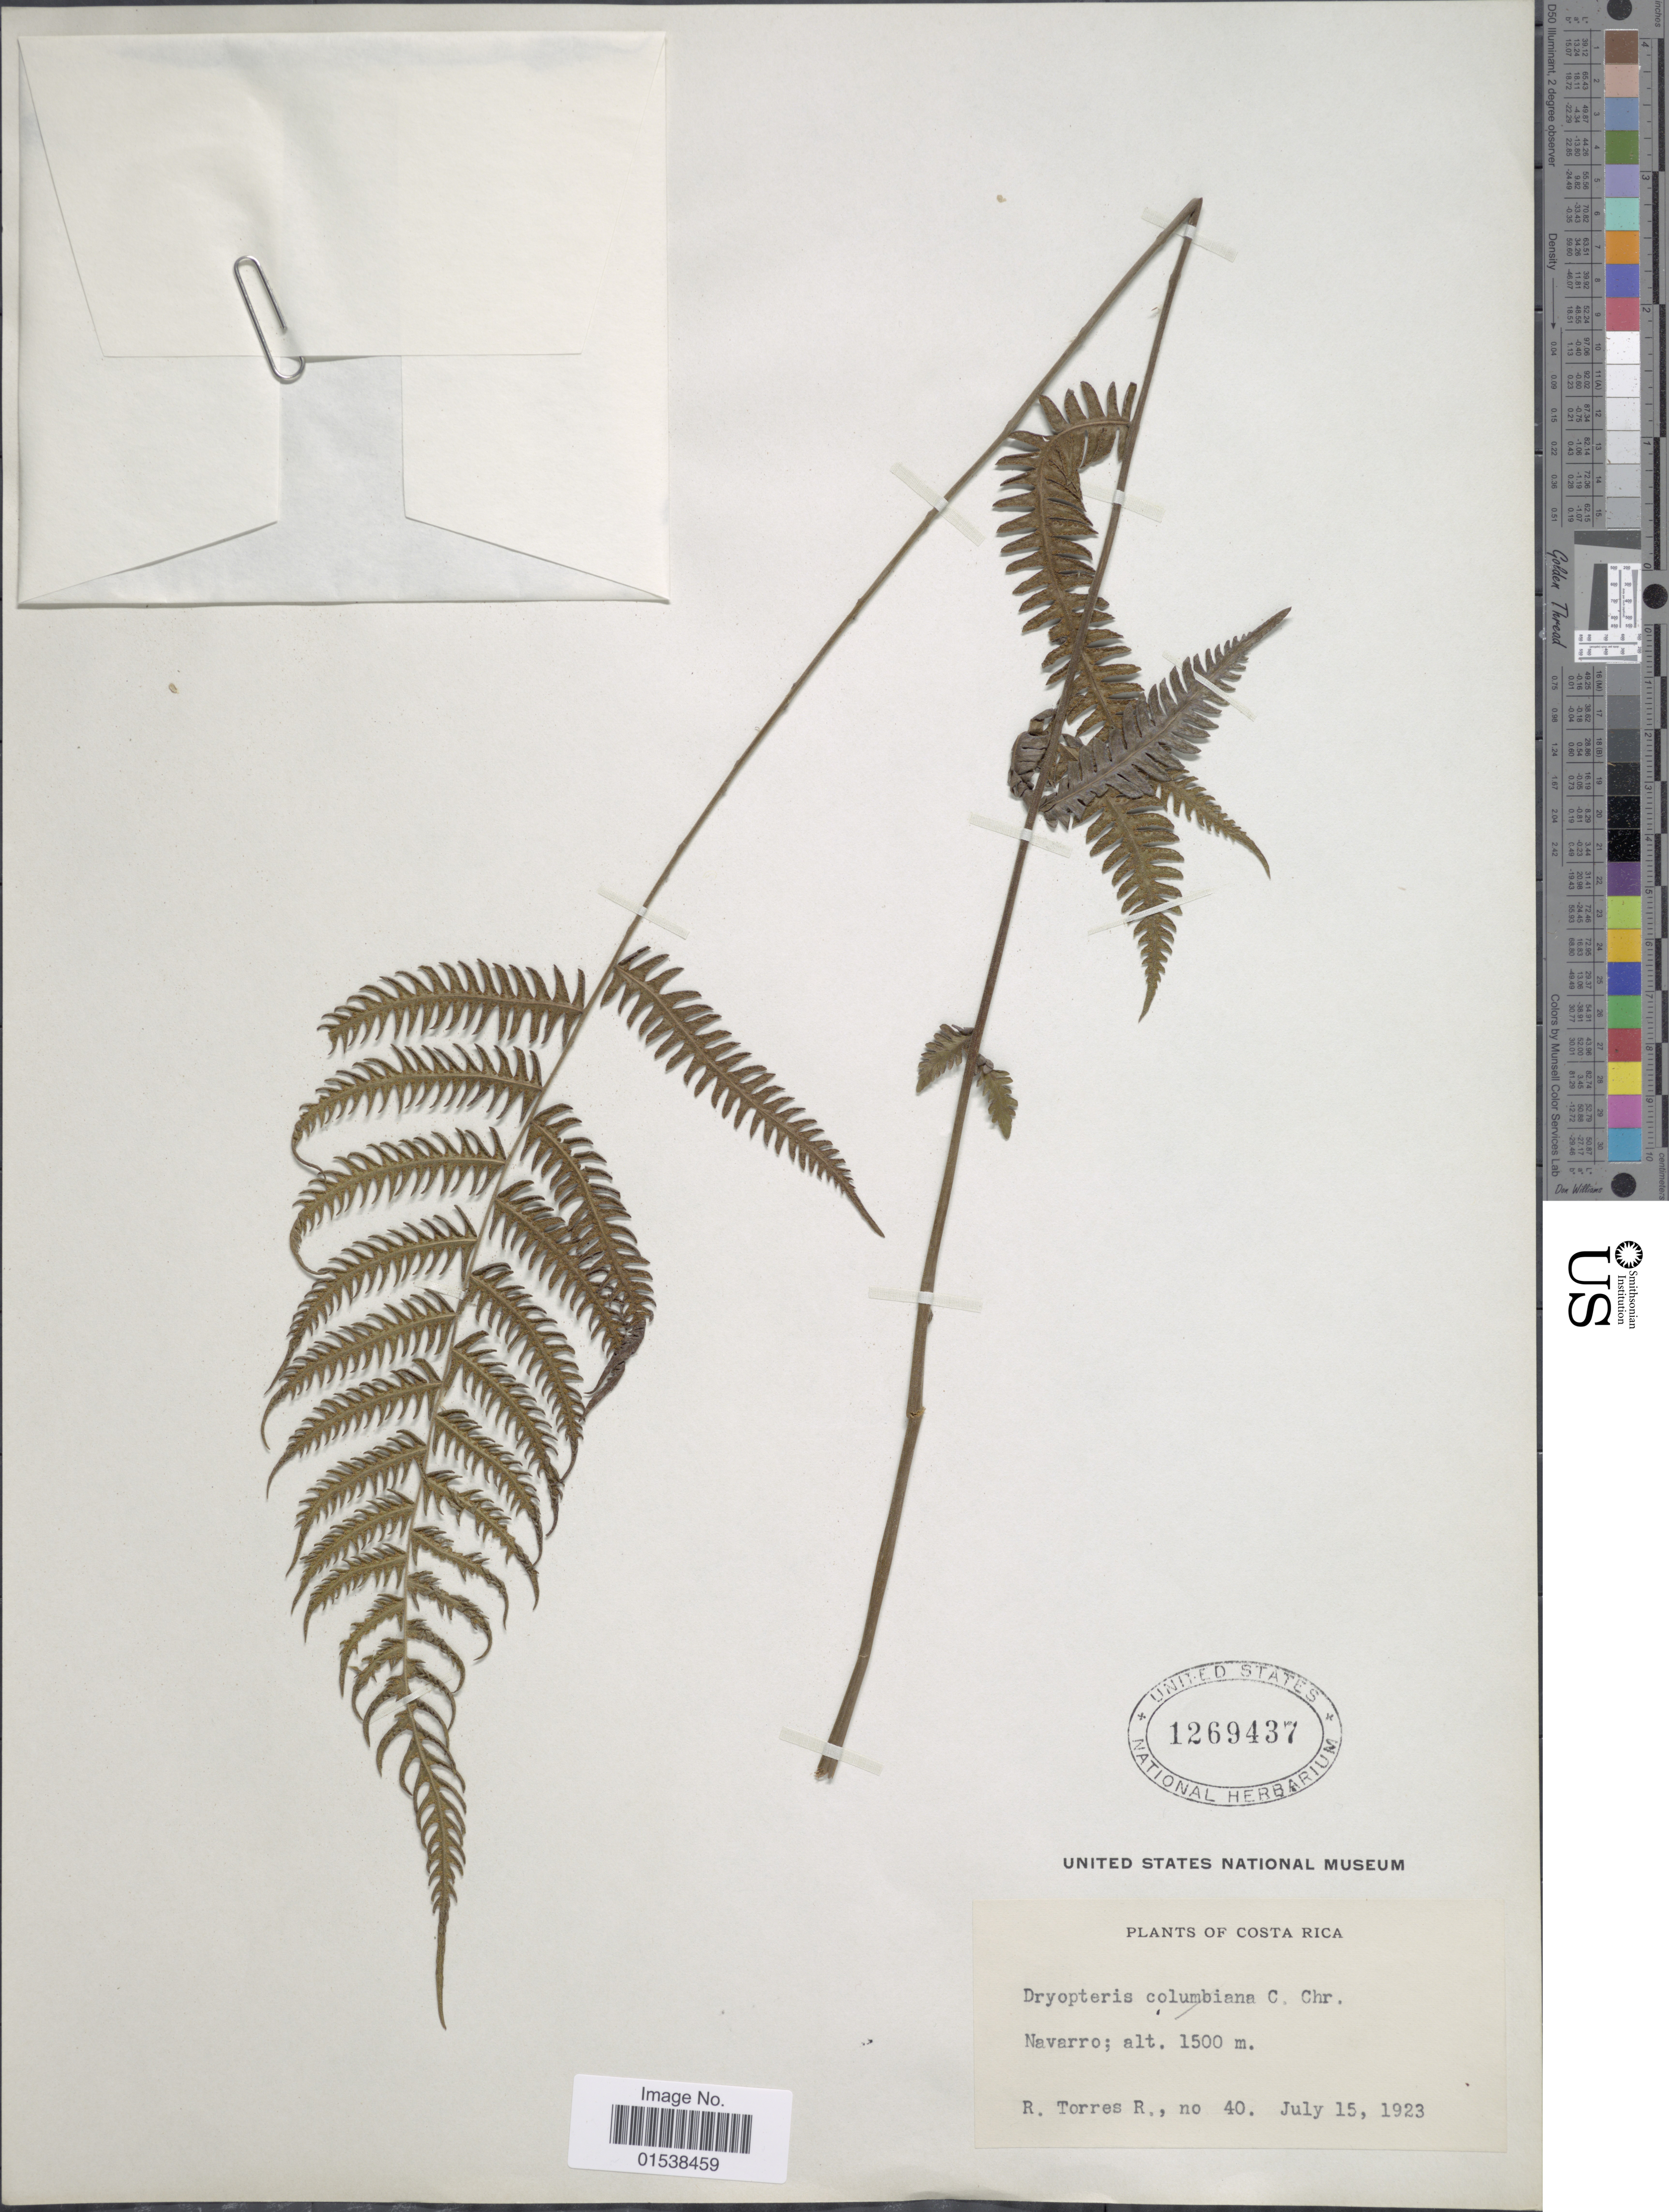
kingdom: Plantae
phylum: Tracheophyta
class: Polypodiopsida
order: Polypodiales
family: Thelypteridaceae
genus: Amauropelta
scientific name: Amauropelta oligocarpa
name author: (Humb. & Bonpl. ex Willd.) Pic. Serm.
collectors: R. Torres R.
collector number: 40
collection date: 1923-07-15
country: Costa Rica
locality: Navarro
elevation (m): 1500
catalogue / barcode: US 1269437